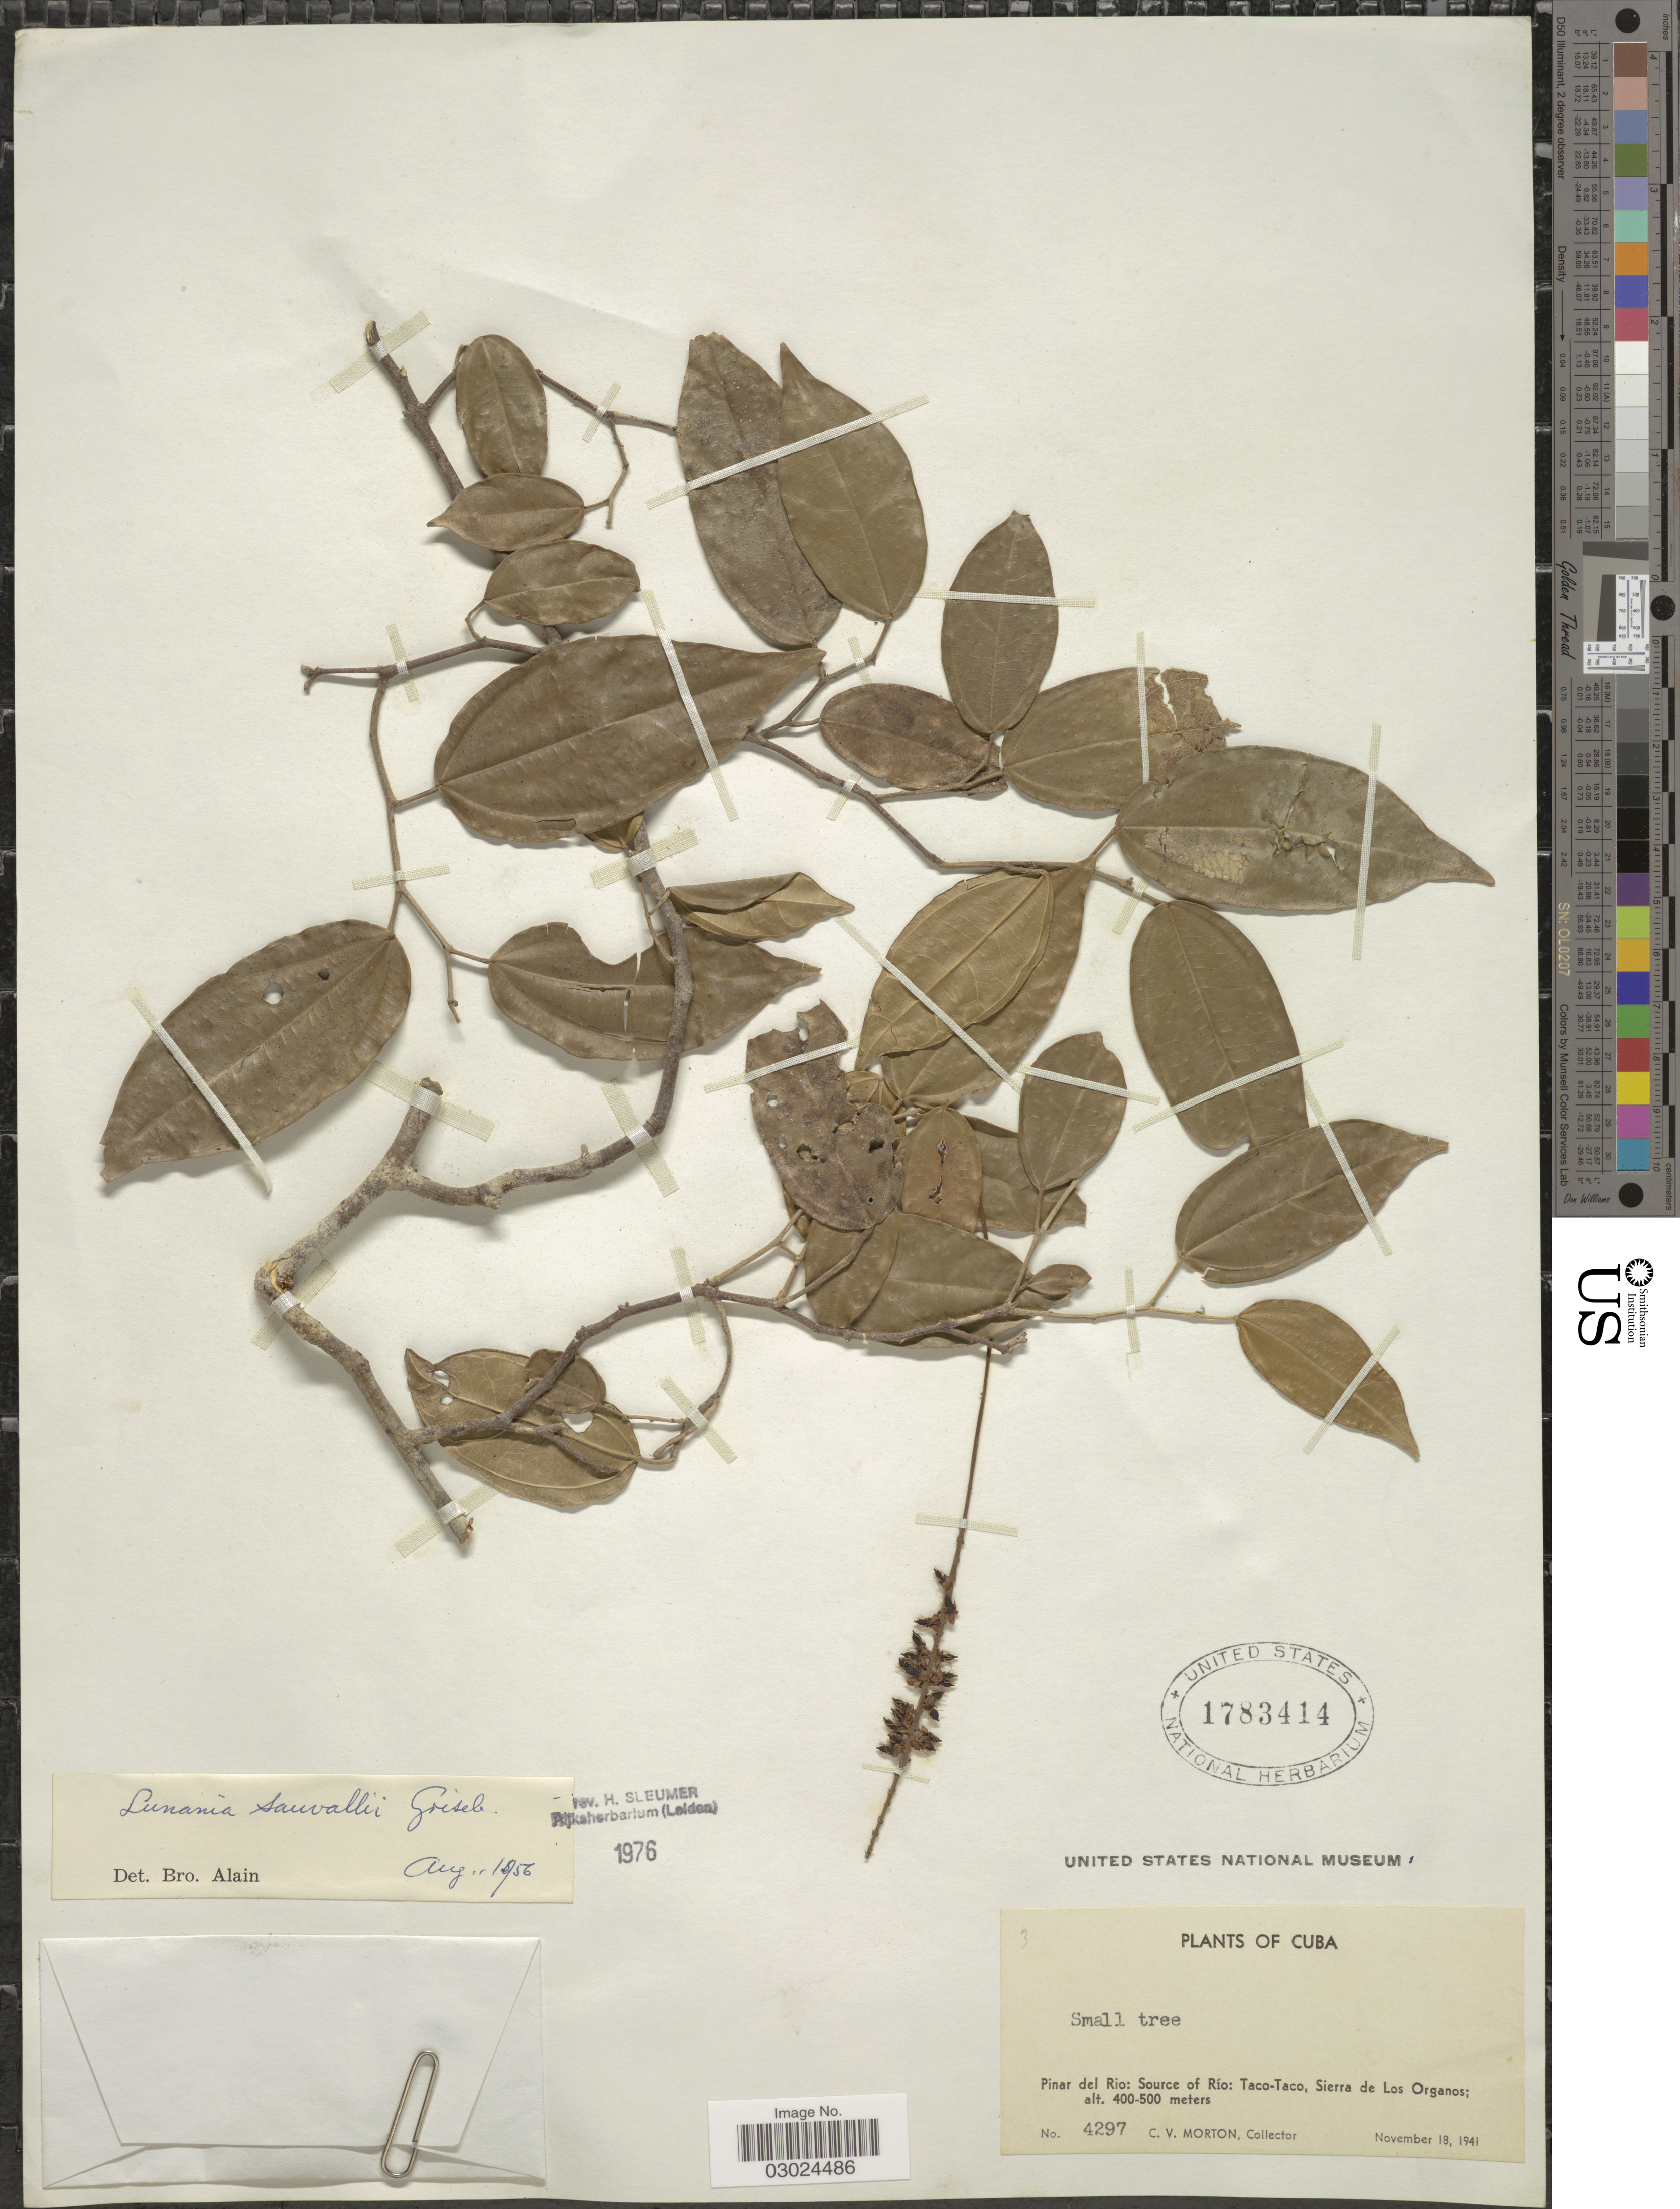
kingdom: Plantae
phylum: Tracheophyta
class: Magnoliopsida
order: Malpighiales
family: Salicaceae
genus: Lunania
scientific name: Lunania sauvalii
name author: Griseb.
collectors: C. V. Morton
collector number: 4297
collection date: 1941-11-18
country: Cuba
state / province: Pinar del Río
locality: Source of Río: Taco-Taco, Sierra de Los Organos.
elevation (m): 400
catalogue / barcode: US 1783414